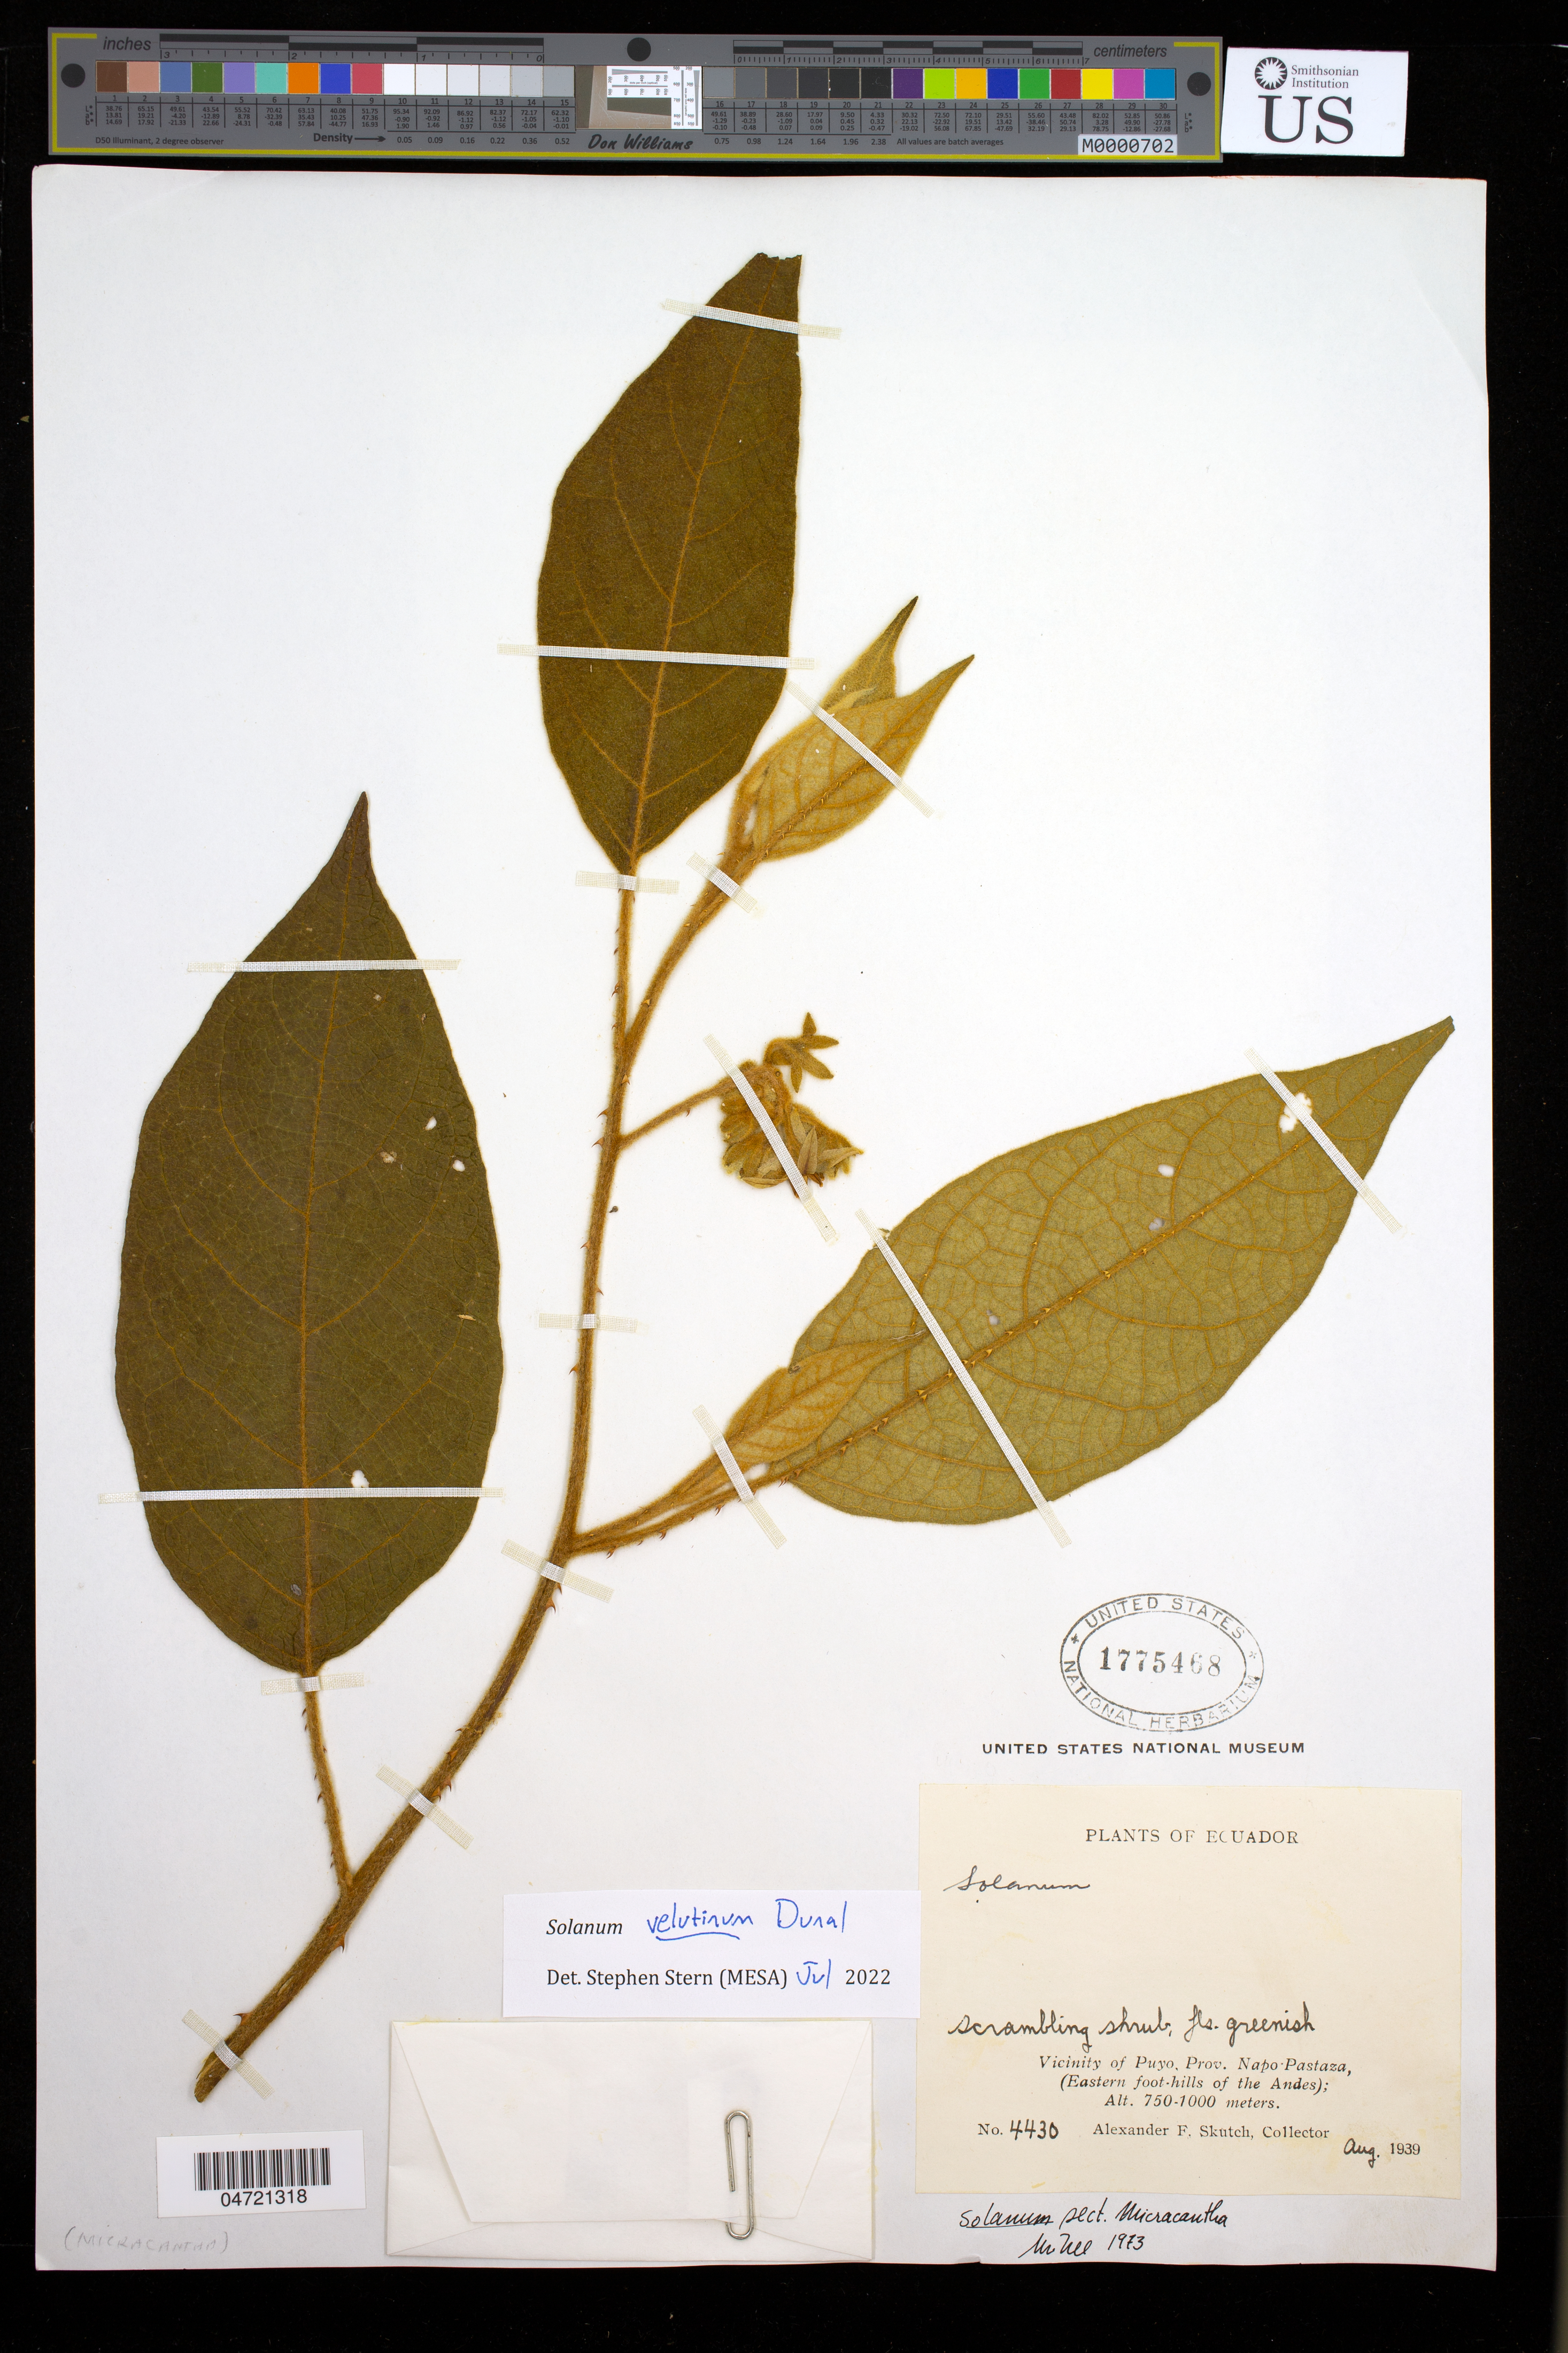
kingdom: Plantae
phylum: Tracheophyta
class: Magnoliopsida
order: Solanales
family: Solanaceae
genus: Solanum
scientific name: Solanum velutinum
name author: Dunal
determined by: Stern, S. R., (UT)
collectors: A. F. Skutch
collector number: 4430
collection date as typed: Aug 1939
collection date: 1939-08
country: Ecuador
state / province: Pastaza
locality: Puyo, Napo-Pastaza.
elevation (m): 750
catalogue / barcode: US 1775468